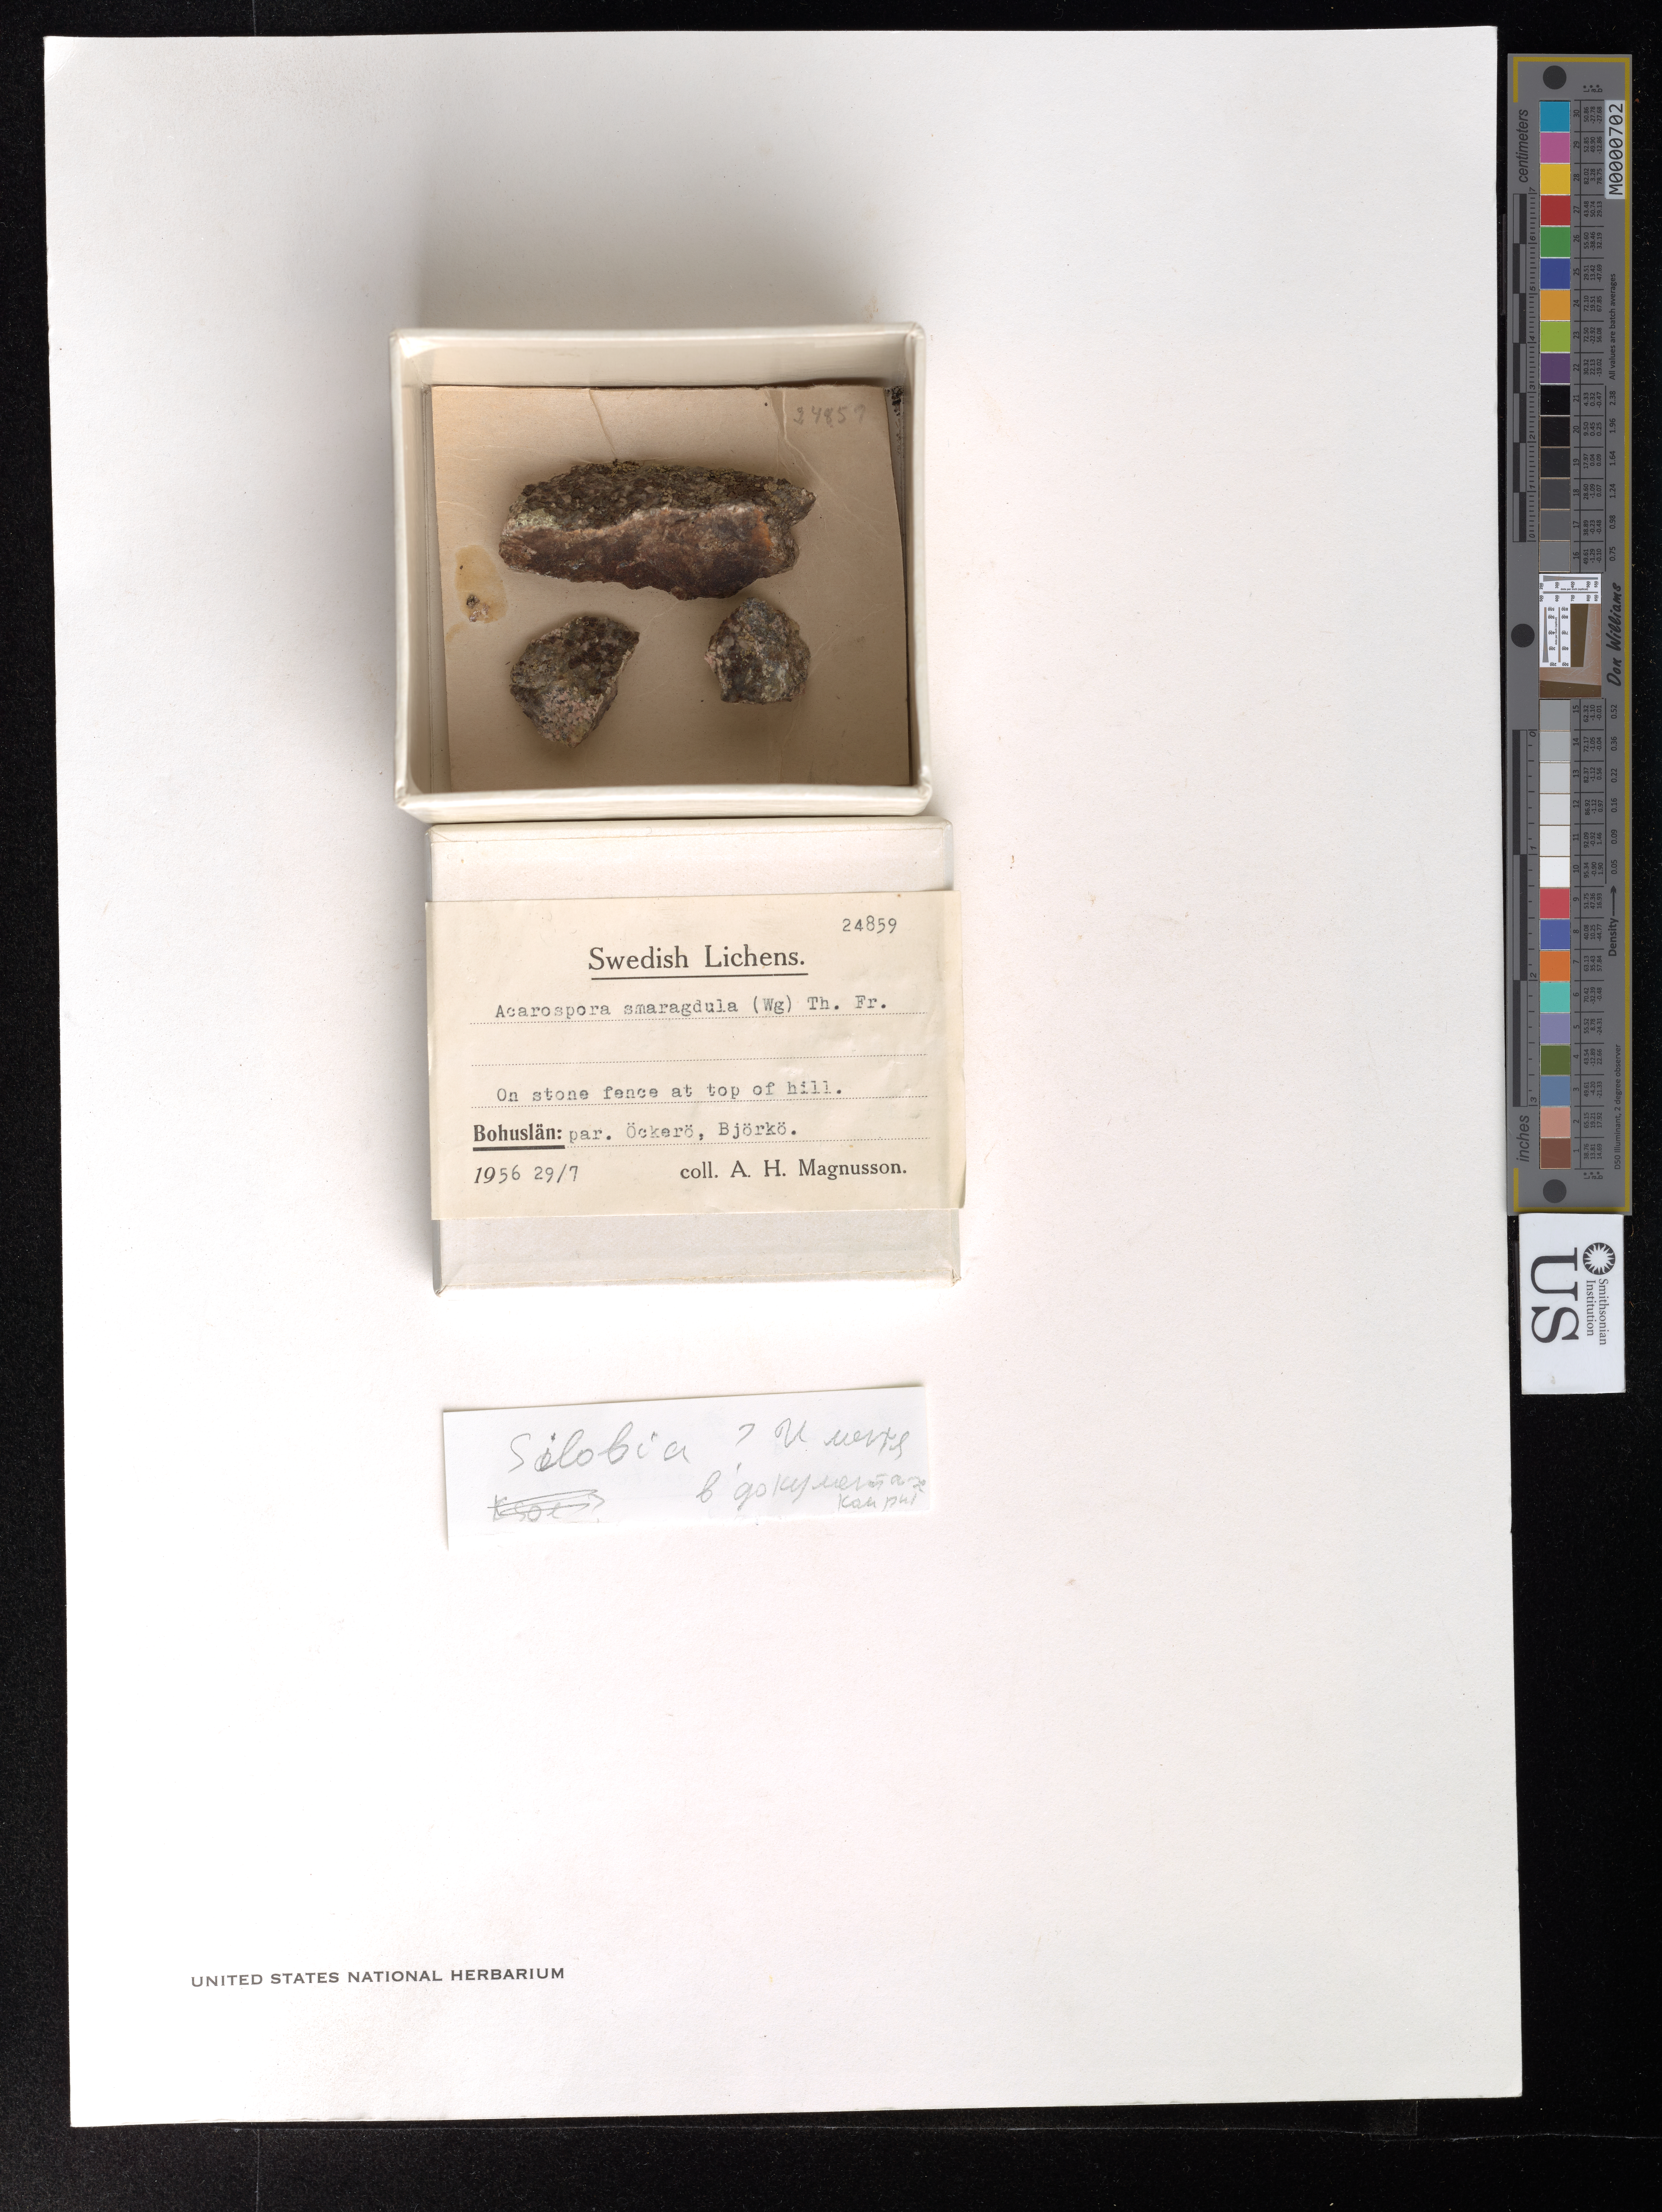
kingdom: Fungi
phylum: Ascomycota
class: Lecanoromycetes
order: Acarosporales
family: Acarosporaceae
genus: Myriospora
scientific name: Myriospora smaragdula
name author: (Wahlenb. ex Ach.) Näg. ex Uloth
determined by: Lichen Identifications Updating Project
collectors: A. H. Magnusson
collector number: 24859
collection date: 1956-07-29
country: Sweden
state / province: Västra Götaland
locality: Swedish. Bohuslän: par. Ockero, Bjorko.